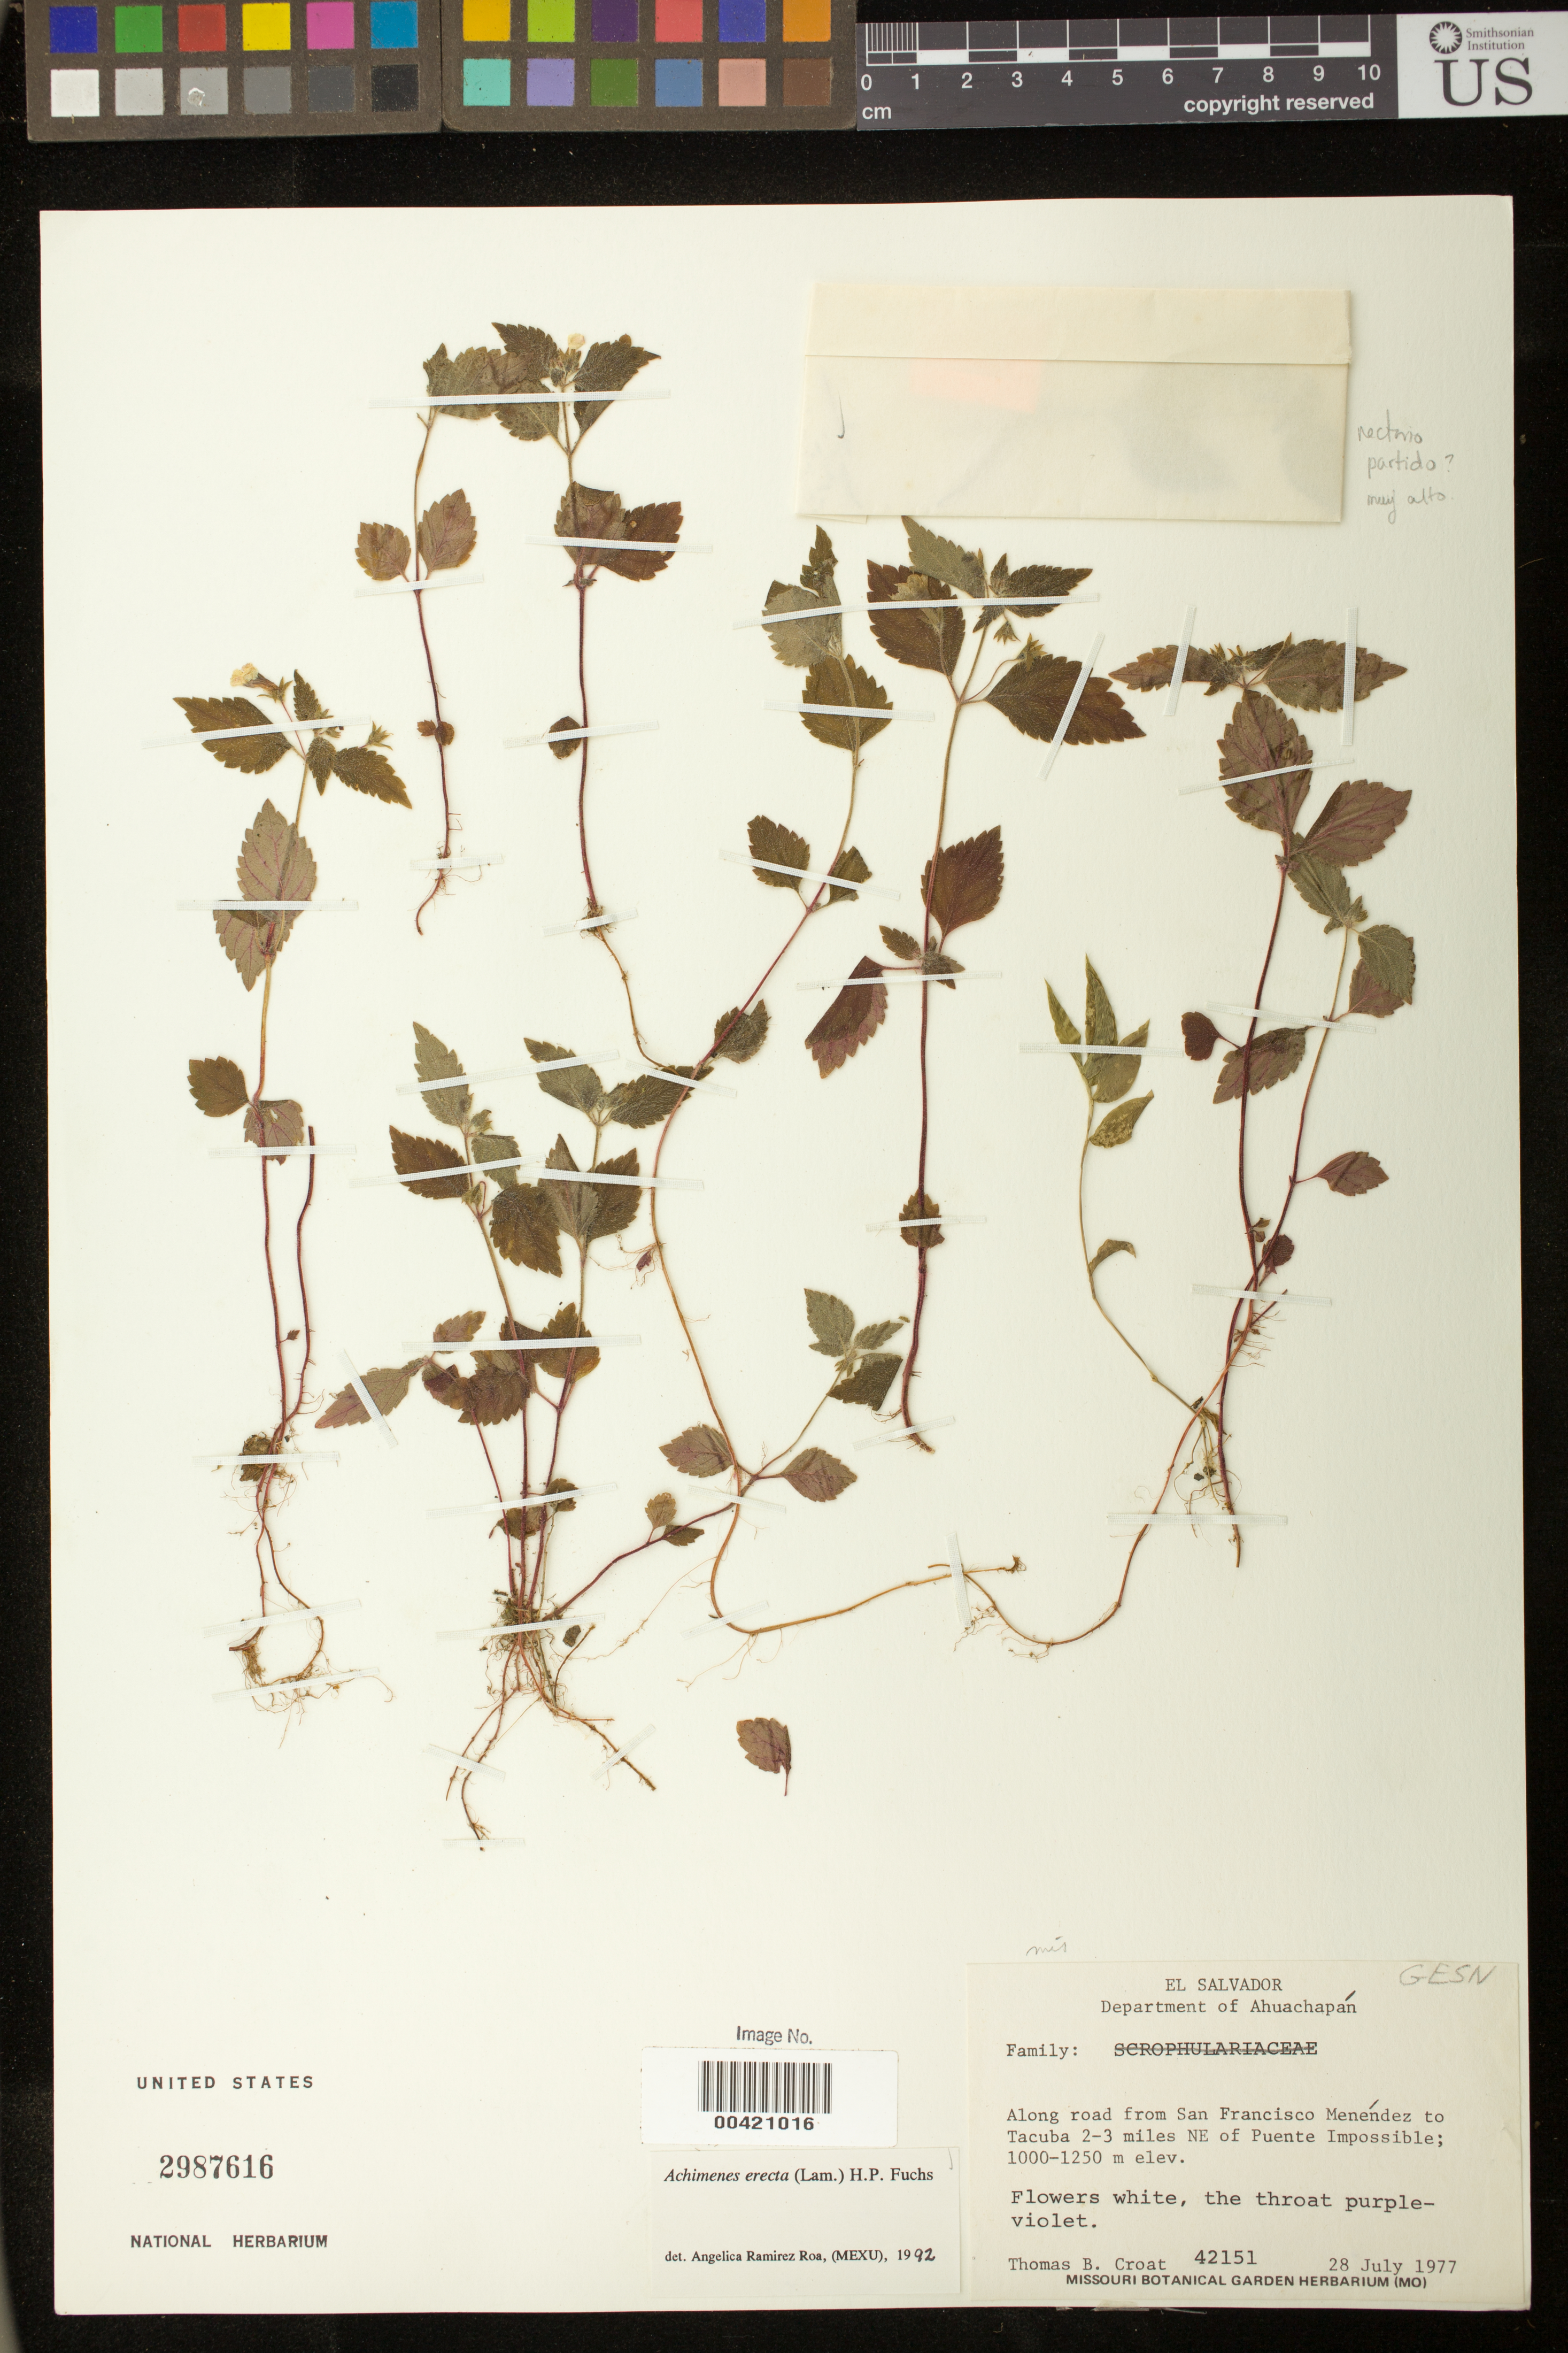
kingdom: Plantae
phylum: Tracheophyta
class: Magnoliopsida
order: Lamiales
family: Gesneriaceae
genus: Achimenes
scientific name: Achimenes erecta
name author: (Lam.) H.P. Fuchs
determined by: Skog, Laurence E.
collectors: T. B. Croat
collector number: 42151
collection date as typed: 28 Jul 1977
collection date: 1977-07-28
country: El Salvador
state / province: Ahuachapán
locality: Along road from San Francisco Menéndez to Tacuba, 2-3 miles NE of Puente Impossible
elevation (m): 1000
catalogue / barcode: US 2987616